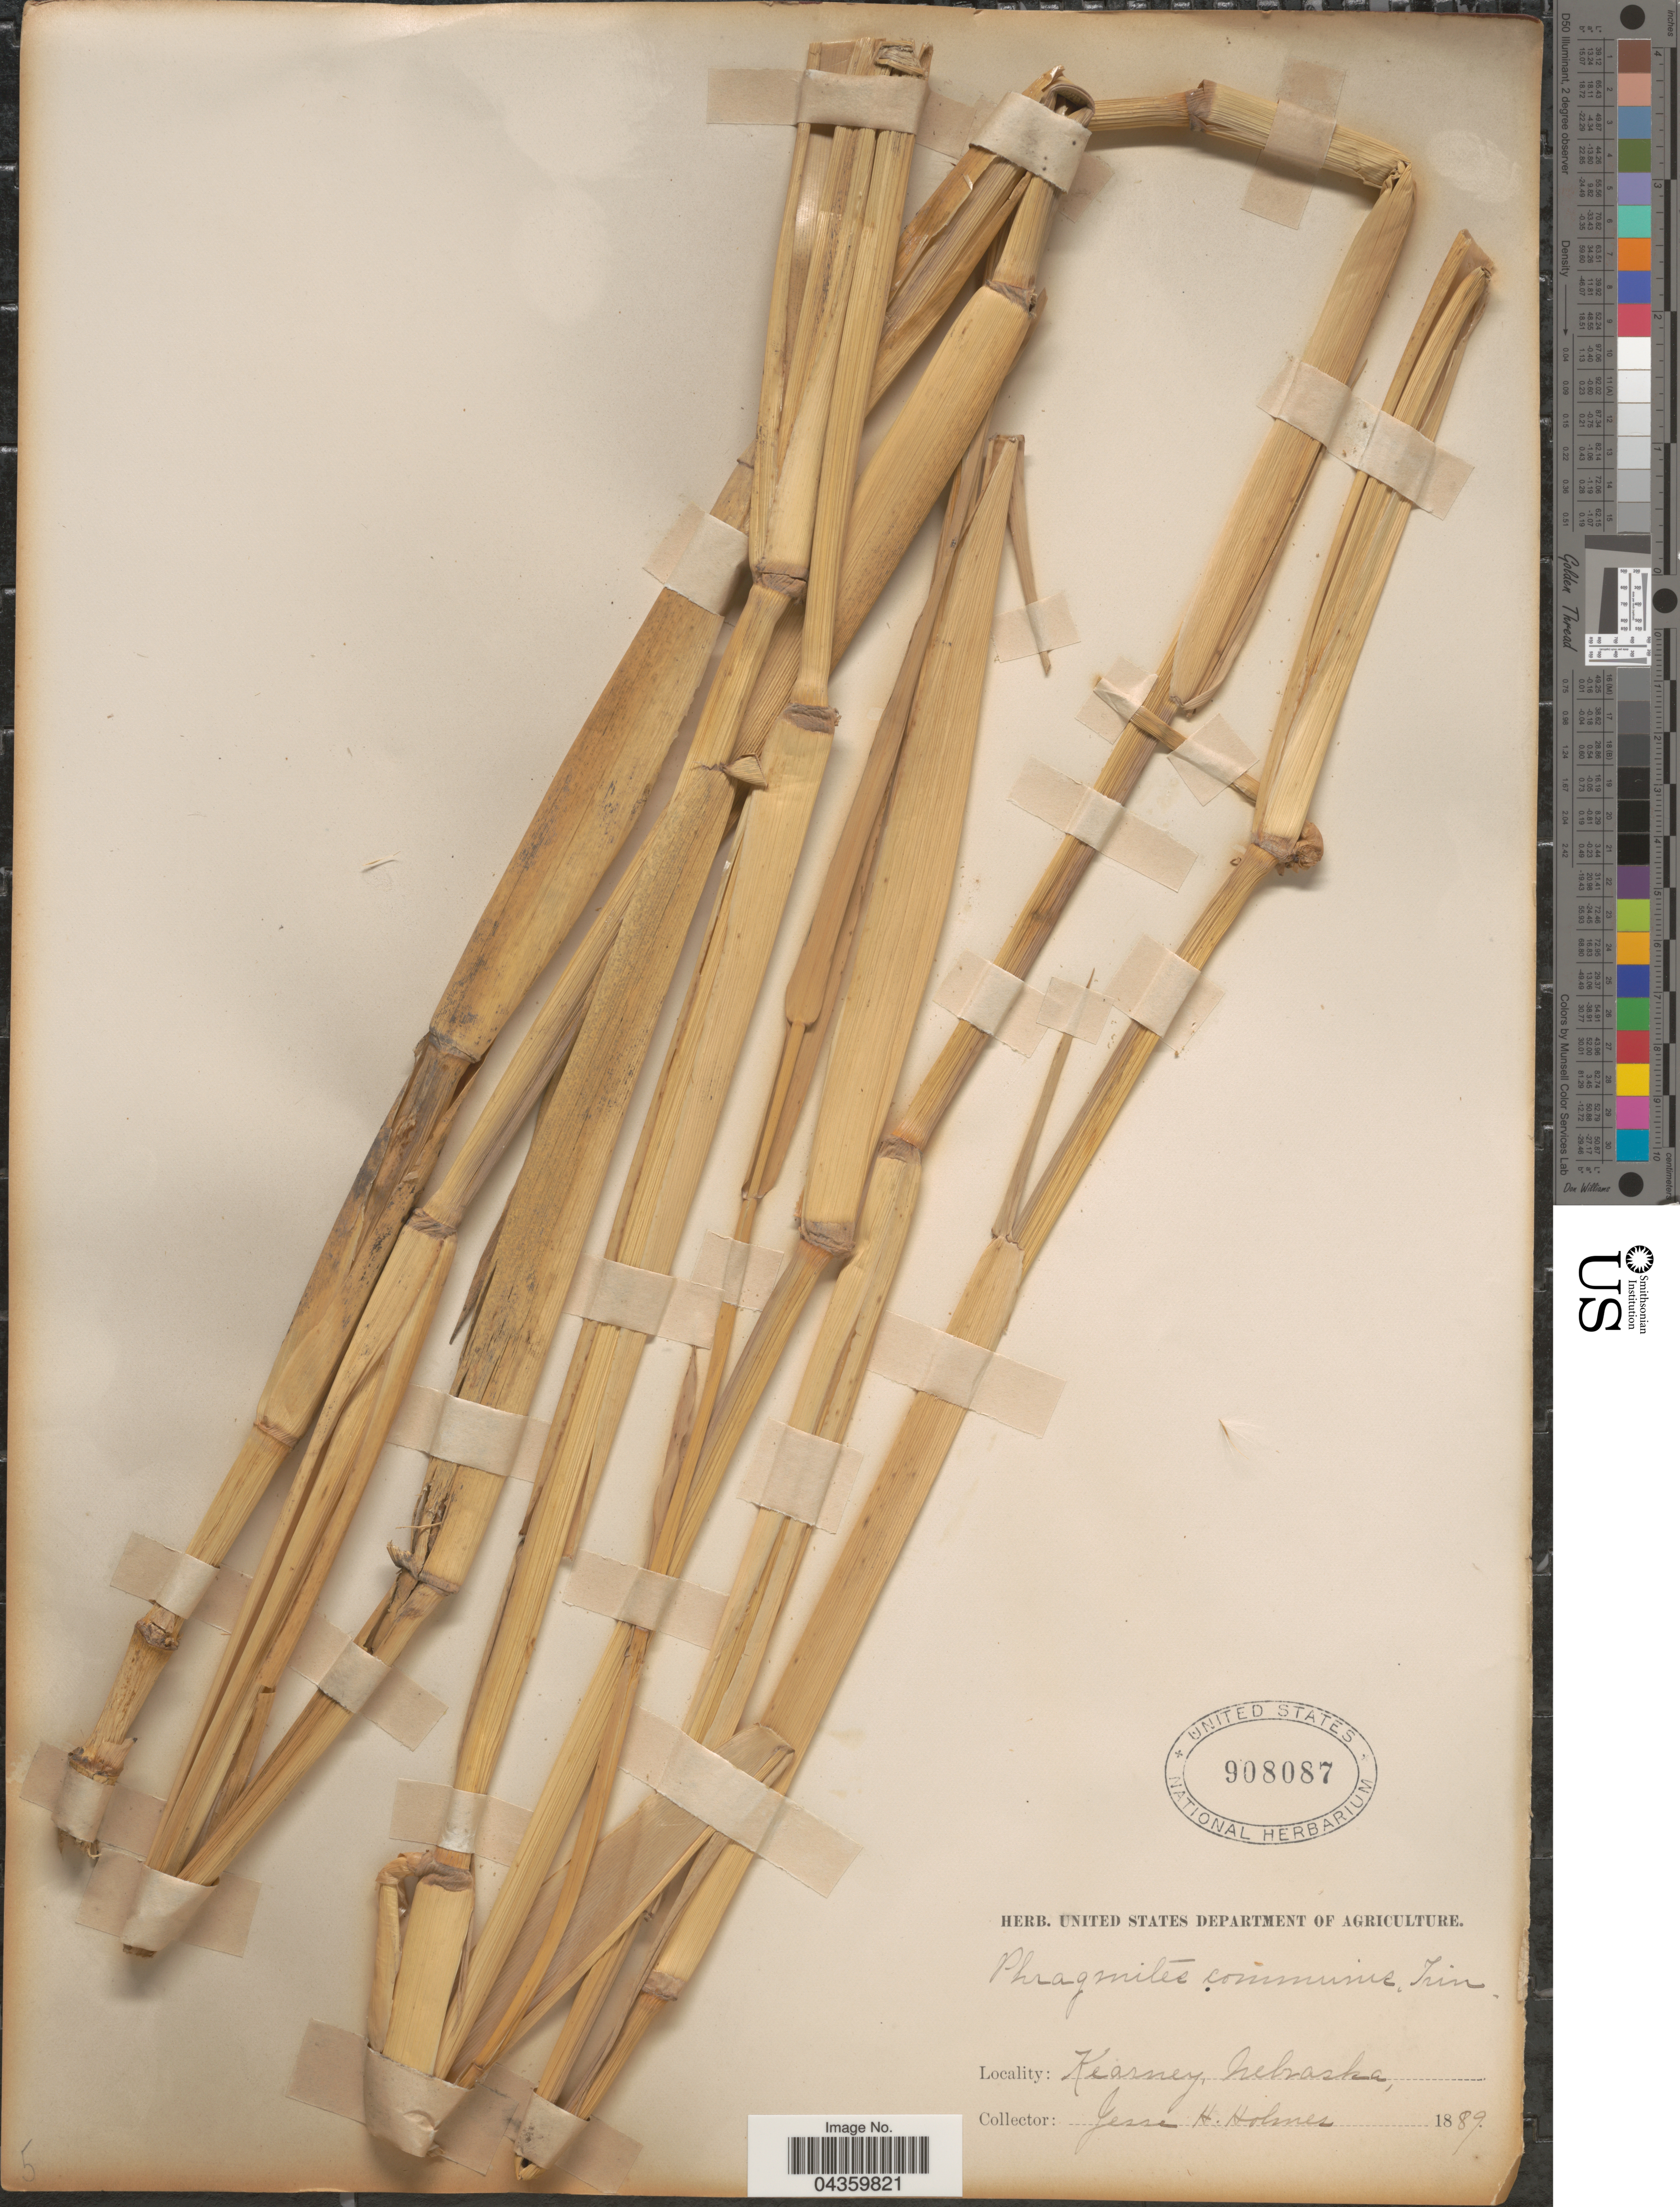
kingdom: Plantae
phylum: Tracheophyta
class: Liliopsida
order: Poales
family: Poaceae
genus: Phragmites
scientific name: Phragmites australis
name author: (Cav.) Trin. ex Steud.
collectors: J. Holmes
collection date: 1889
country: United States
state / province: Nebraska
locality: Kearney.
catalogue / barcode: US 908087